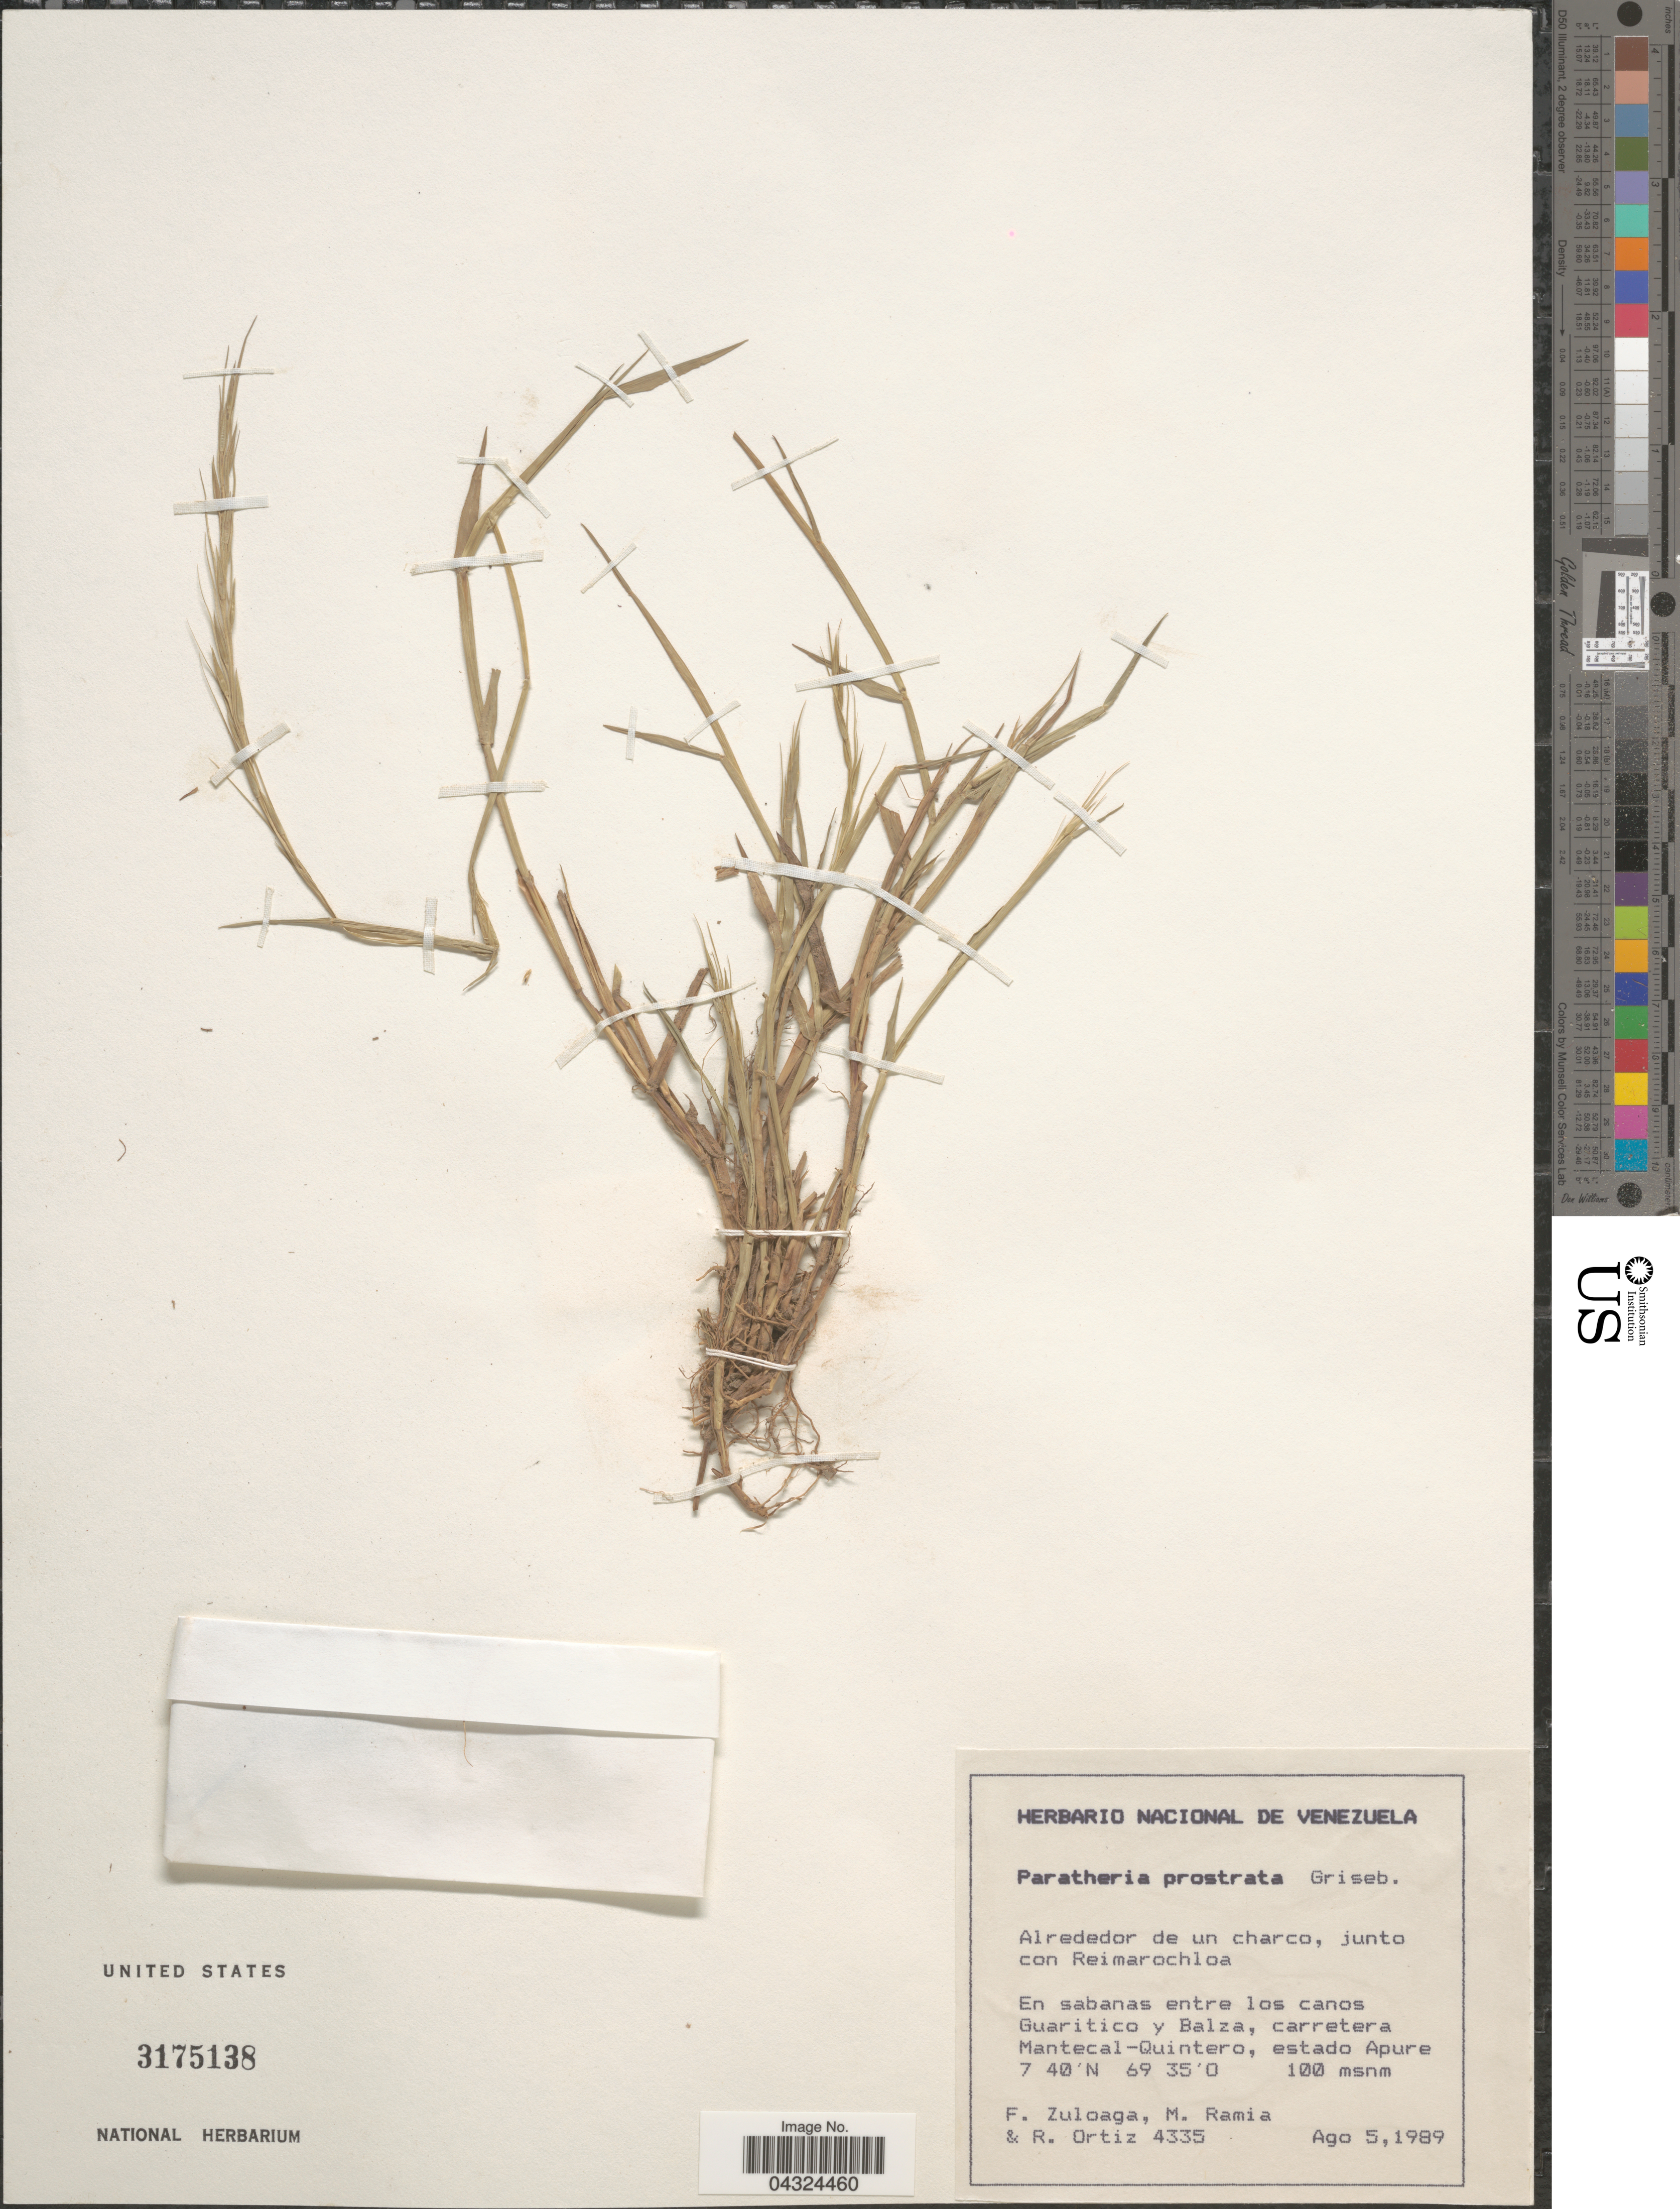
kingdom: Plantae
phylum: Tracheophyta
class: Liliopsida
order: Poales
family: Poaceae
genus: Paratheria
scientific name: Paratheria prostrata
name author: Griseb.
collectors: F. Zuloaga, M. Ramia & R. Ortiz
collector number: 4335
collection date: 1989-08-05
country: Venezuela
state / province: Apure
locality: Alrededor de un charco, junto con Reimarochloa. En sabanas entre los canos Guaritico y Balza, carretera Mantecal-Quintero.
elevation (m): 100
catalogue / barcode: US 3175138